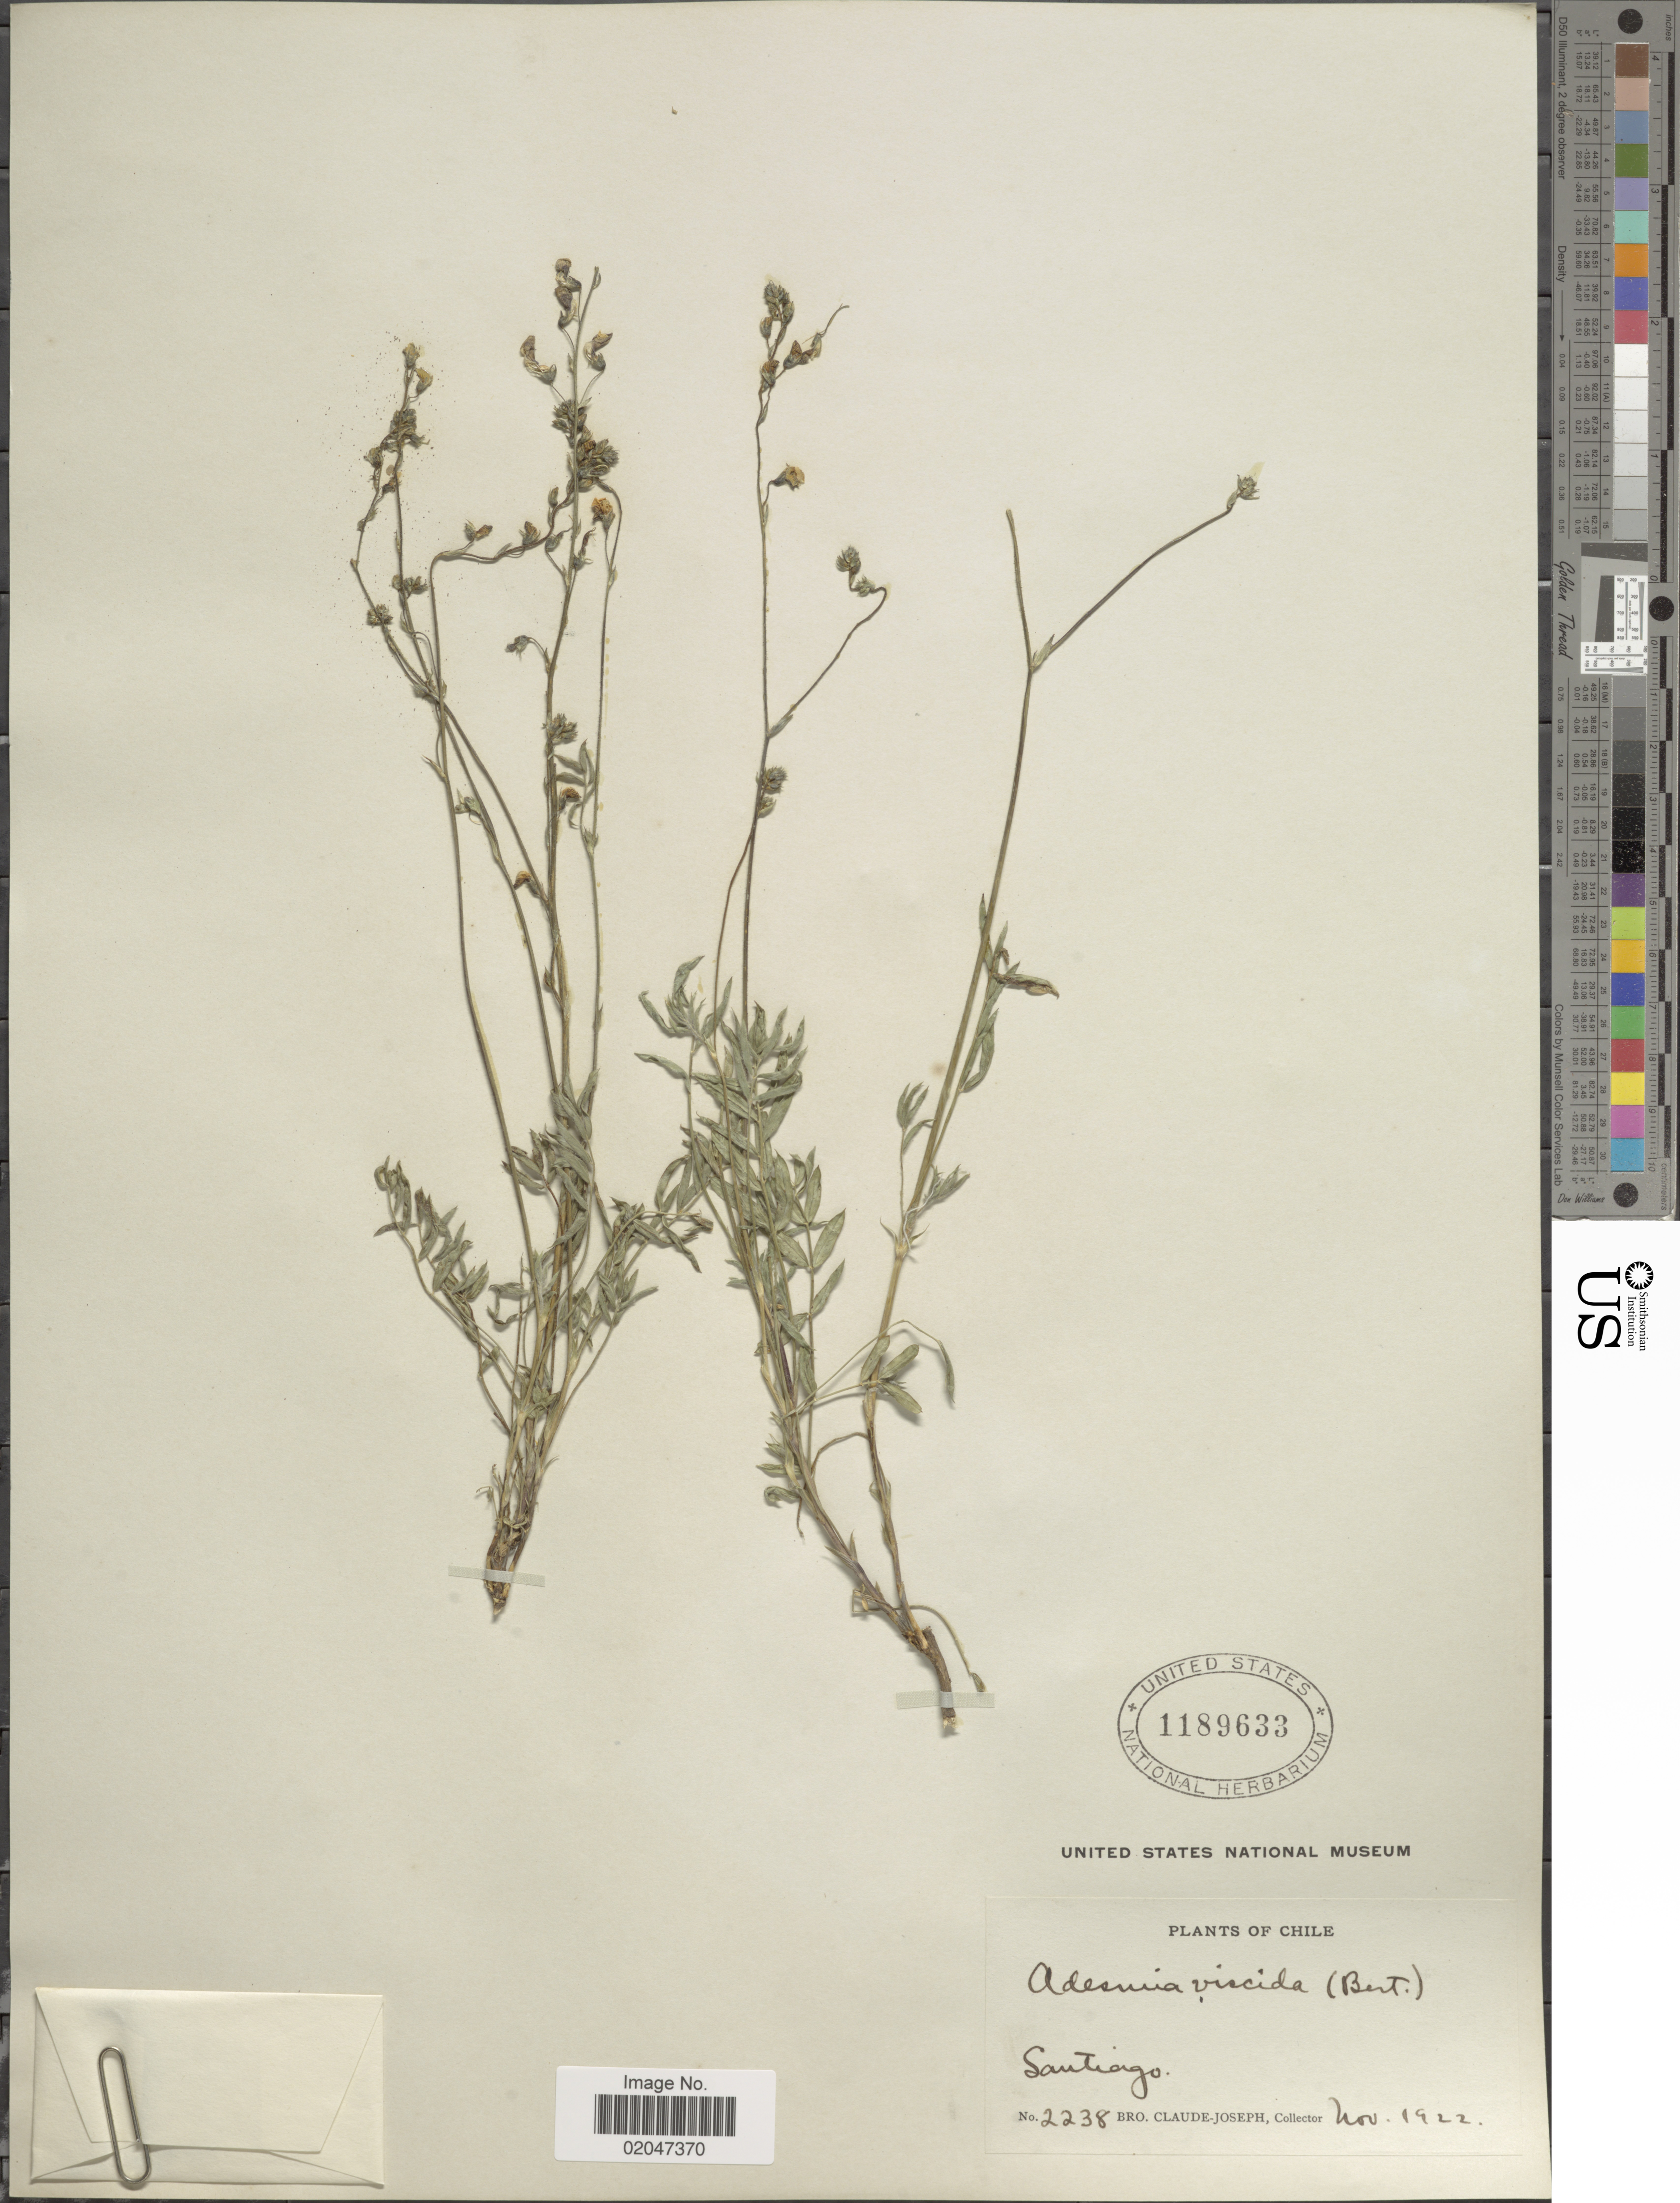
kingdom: Plantae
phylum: Tracheophyta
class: Magnoliopsida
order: Fabales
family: Fabaceae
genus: Adesmia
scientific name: Adesmia viscida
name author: Bertero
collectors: Bro. Claude-Joseph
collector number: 2238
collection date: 1922-11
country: Chile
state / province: Región Metropolitana (RM)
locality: Santiago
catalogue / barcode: US 1189633